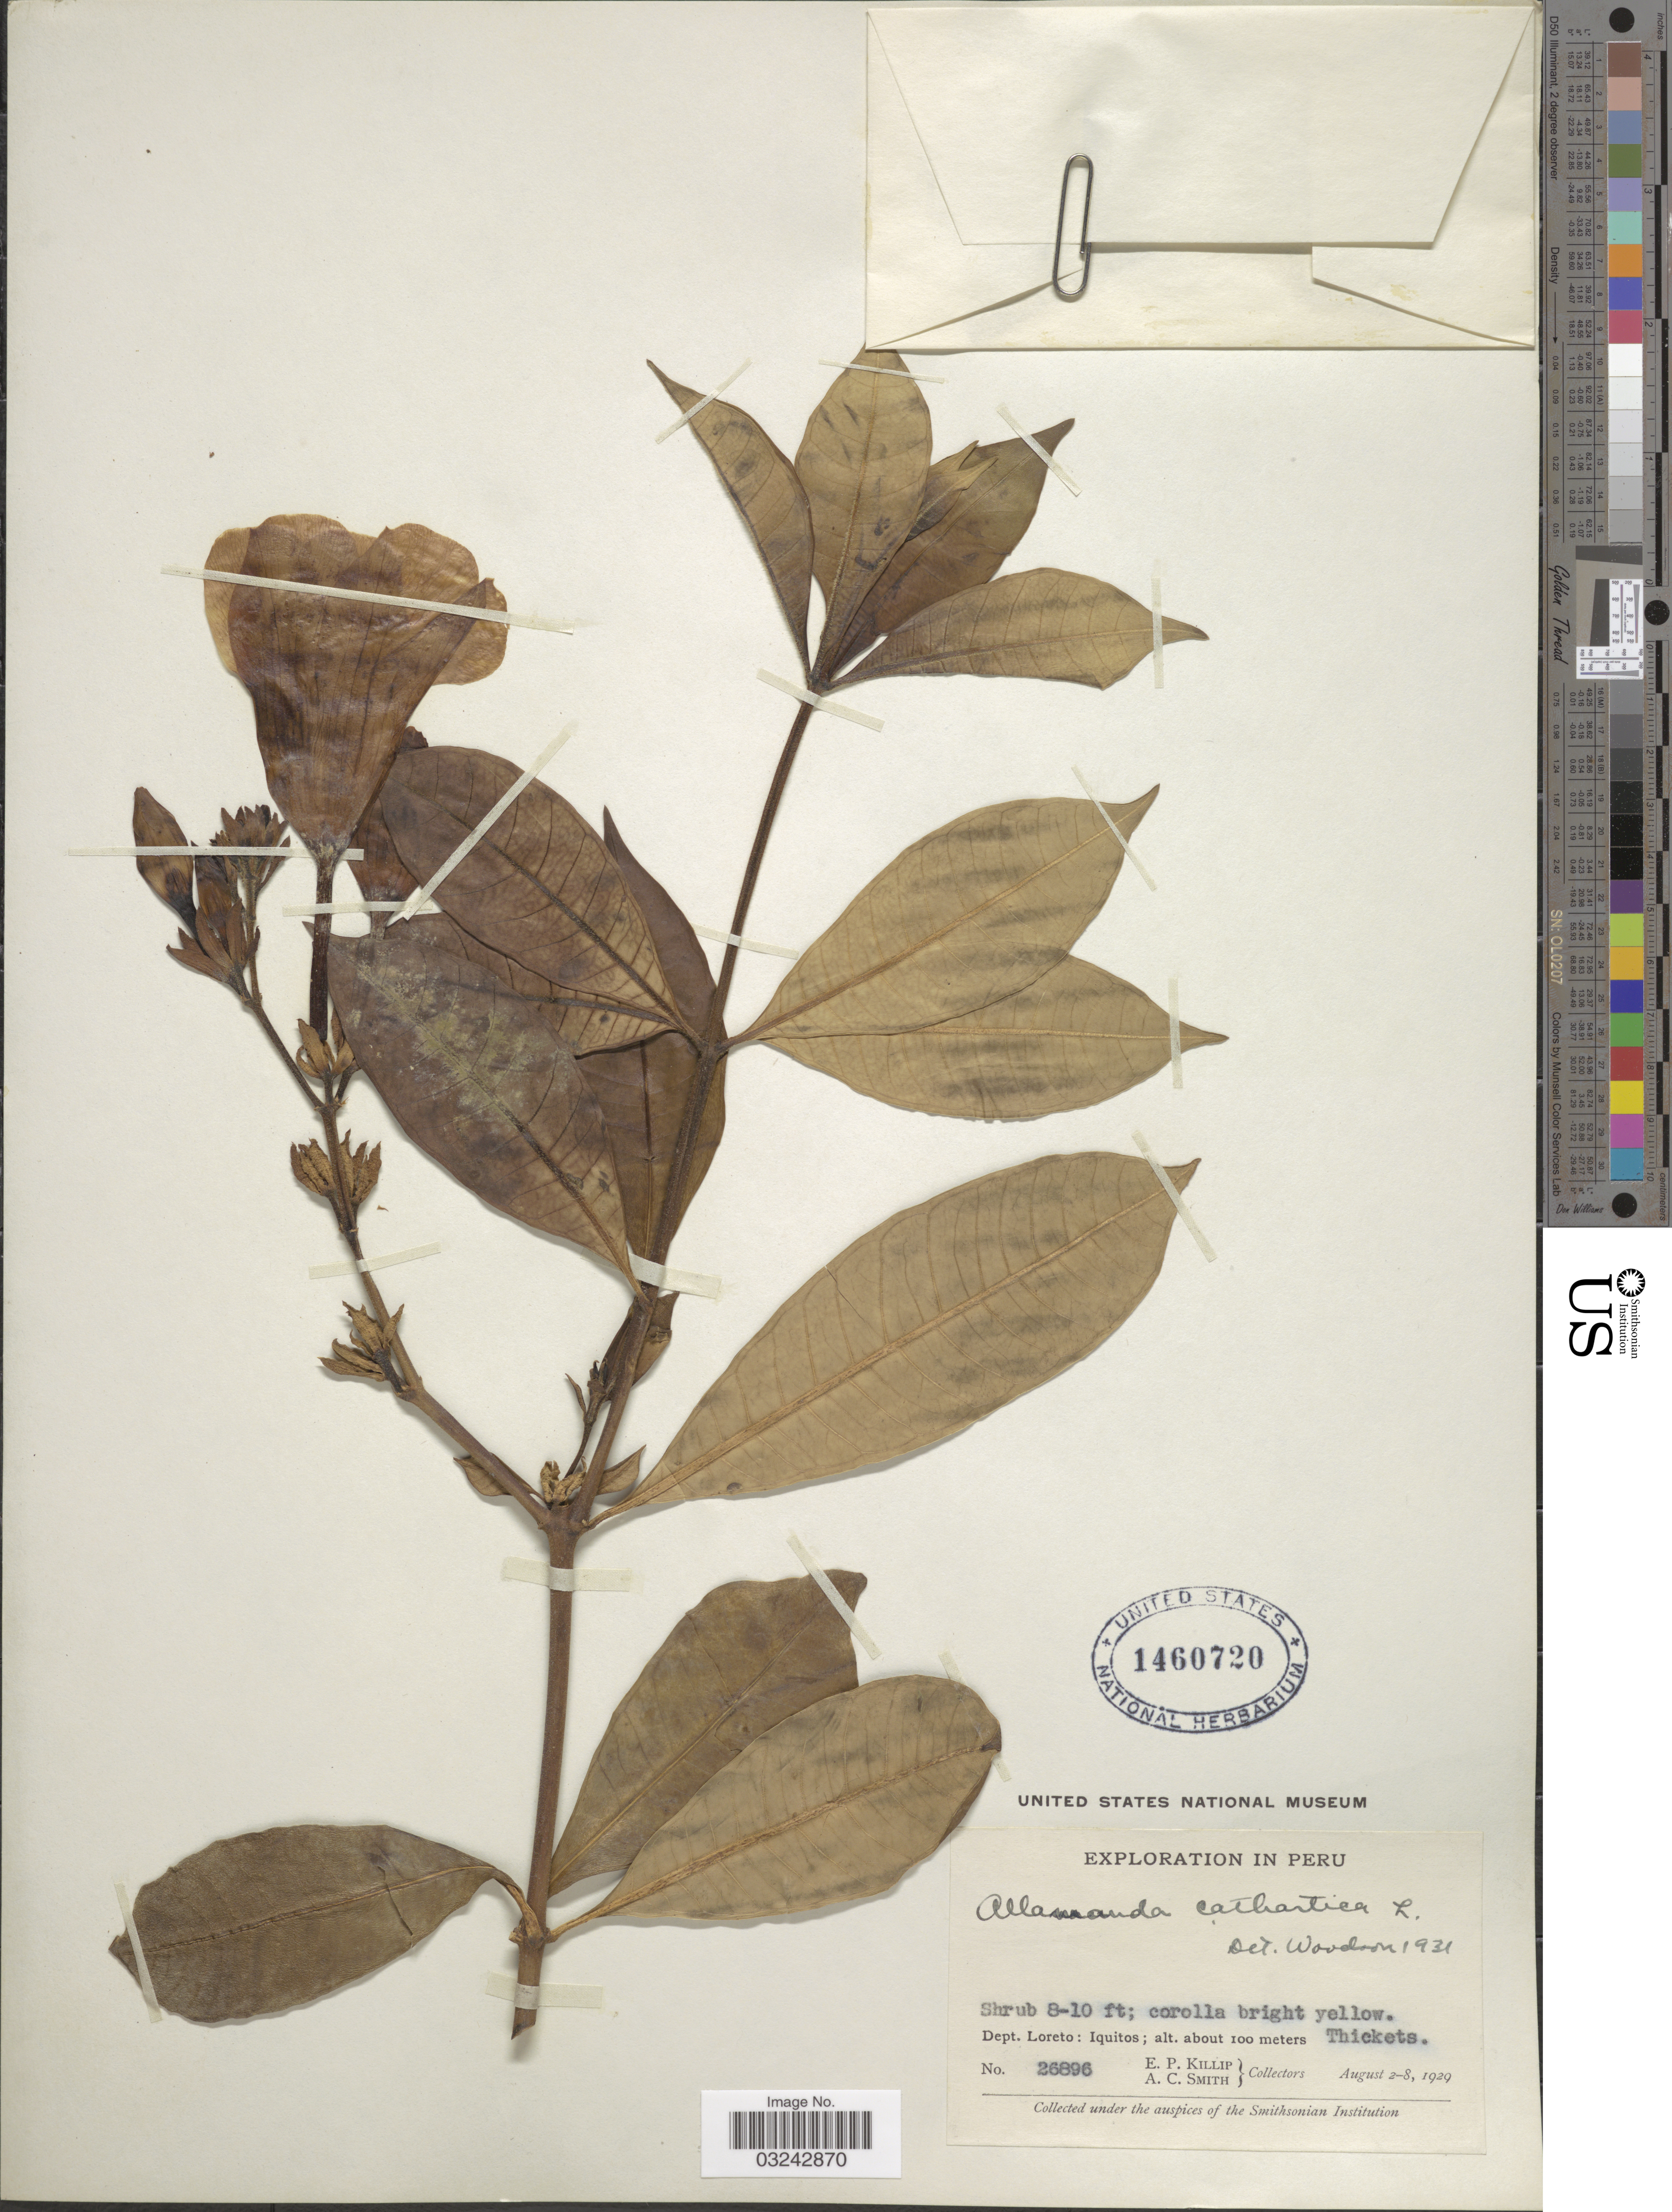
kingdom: Plantae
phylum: Tracheophyta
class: Magnoliopsida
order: Gentianales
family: Apocynaceae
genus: Allamanda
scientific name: Allamanda cathartica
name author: L.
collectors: E. P. Killip & A. C. Smith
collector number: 26896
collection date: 1929-08-02/1929-08-08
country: Peru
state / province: Loreto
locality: Dept. Loreto: Iquitos.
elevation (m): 100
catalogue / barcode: US 1460720